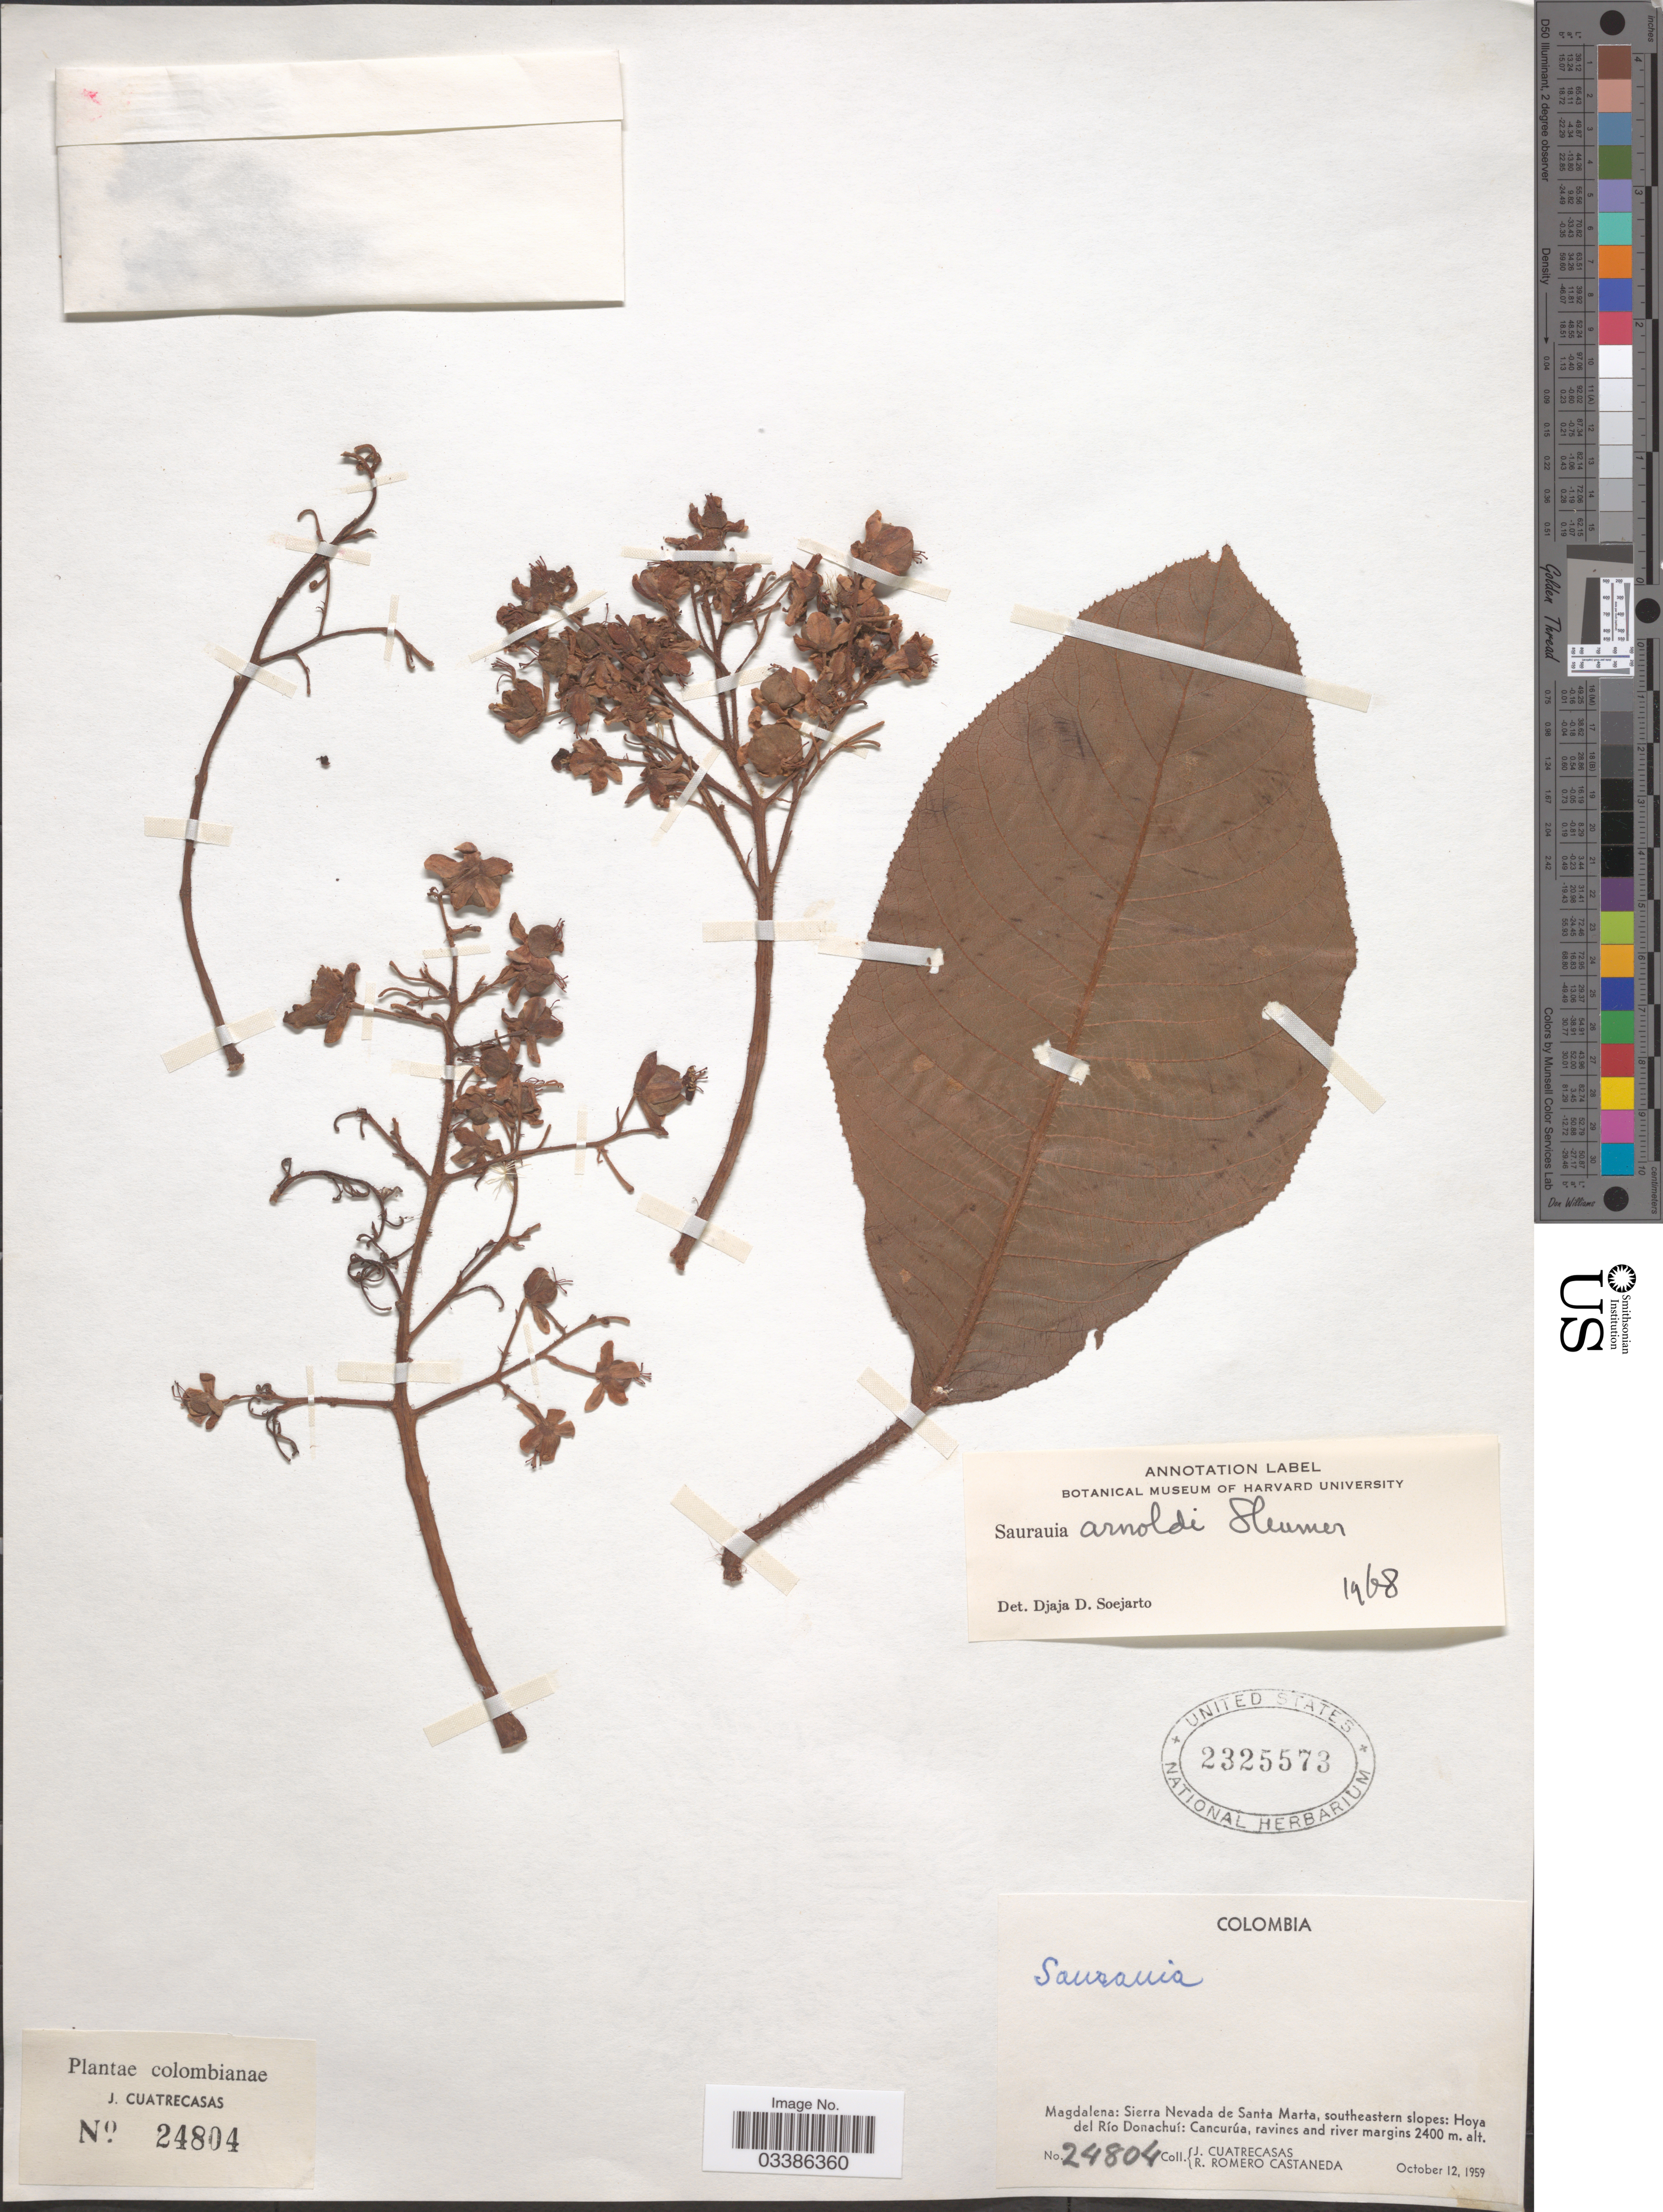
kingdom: Plantae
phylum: Tracheophyta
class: Magnoliopsida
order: Ericales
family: Actinidiaceae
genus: Saurauia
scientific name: Saurauia arnoldi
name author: Sleumer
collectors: J. Cuatrecasas & R. Romero Castañeda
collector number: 24804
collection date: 1959-10-12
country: Colombia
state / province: Magdalena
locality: Sierra Nevada de Santa Marta, southeastern slopes: Hoya del Río Donachuí: Cancurúa, ravines and river margins.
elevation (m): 2400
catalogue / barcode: US 2325573